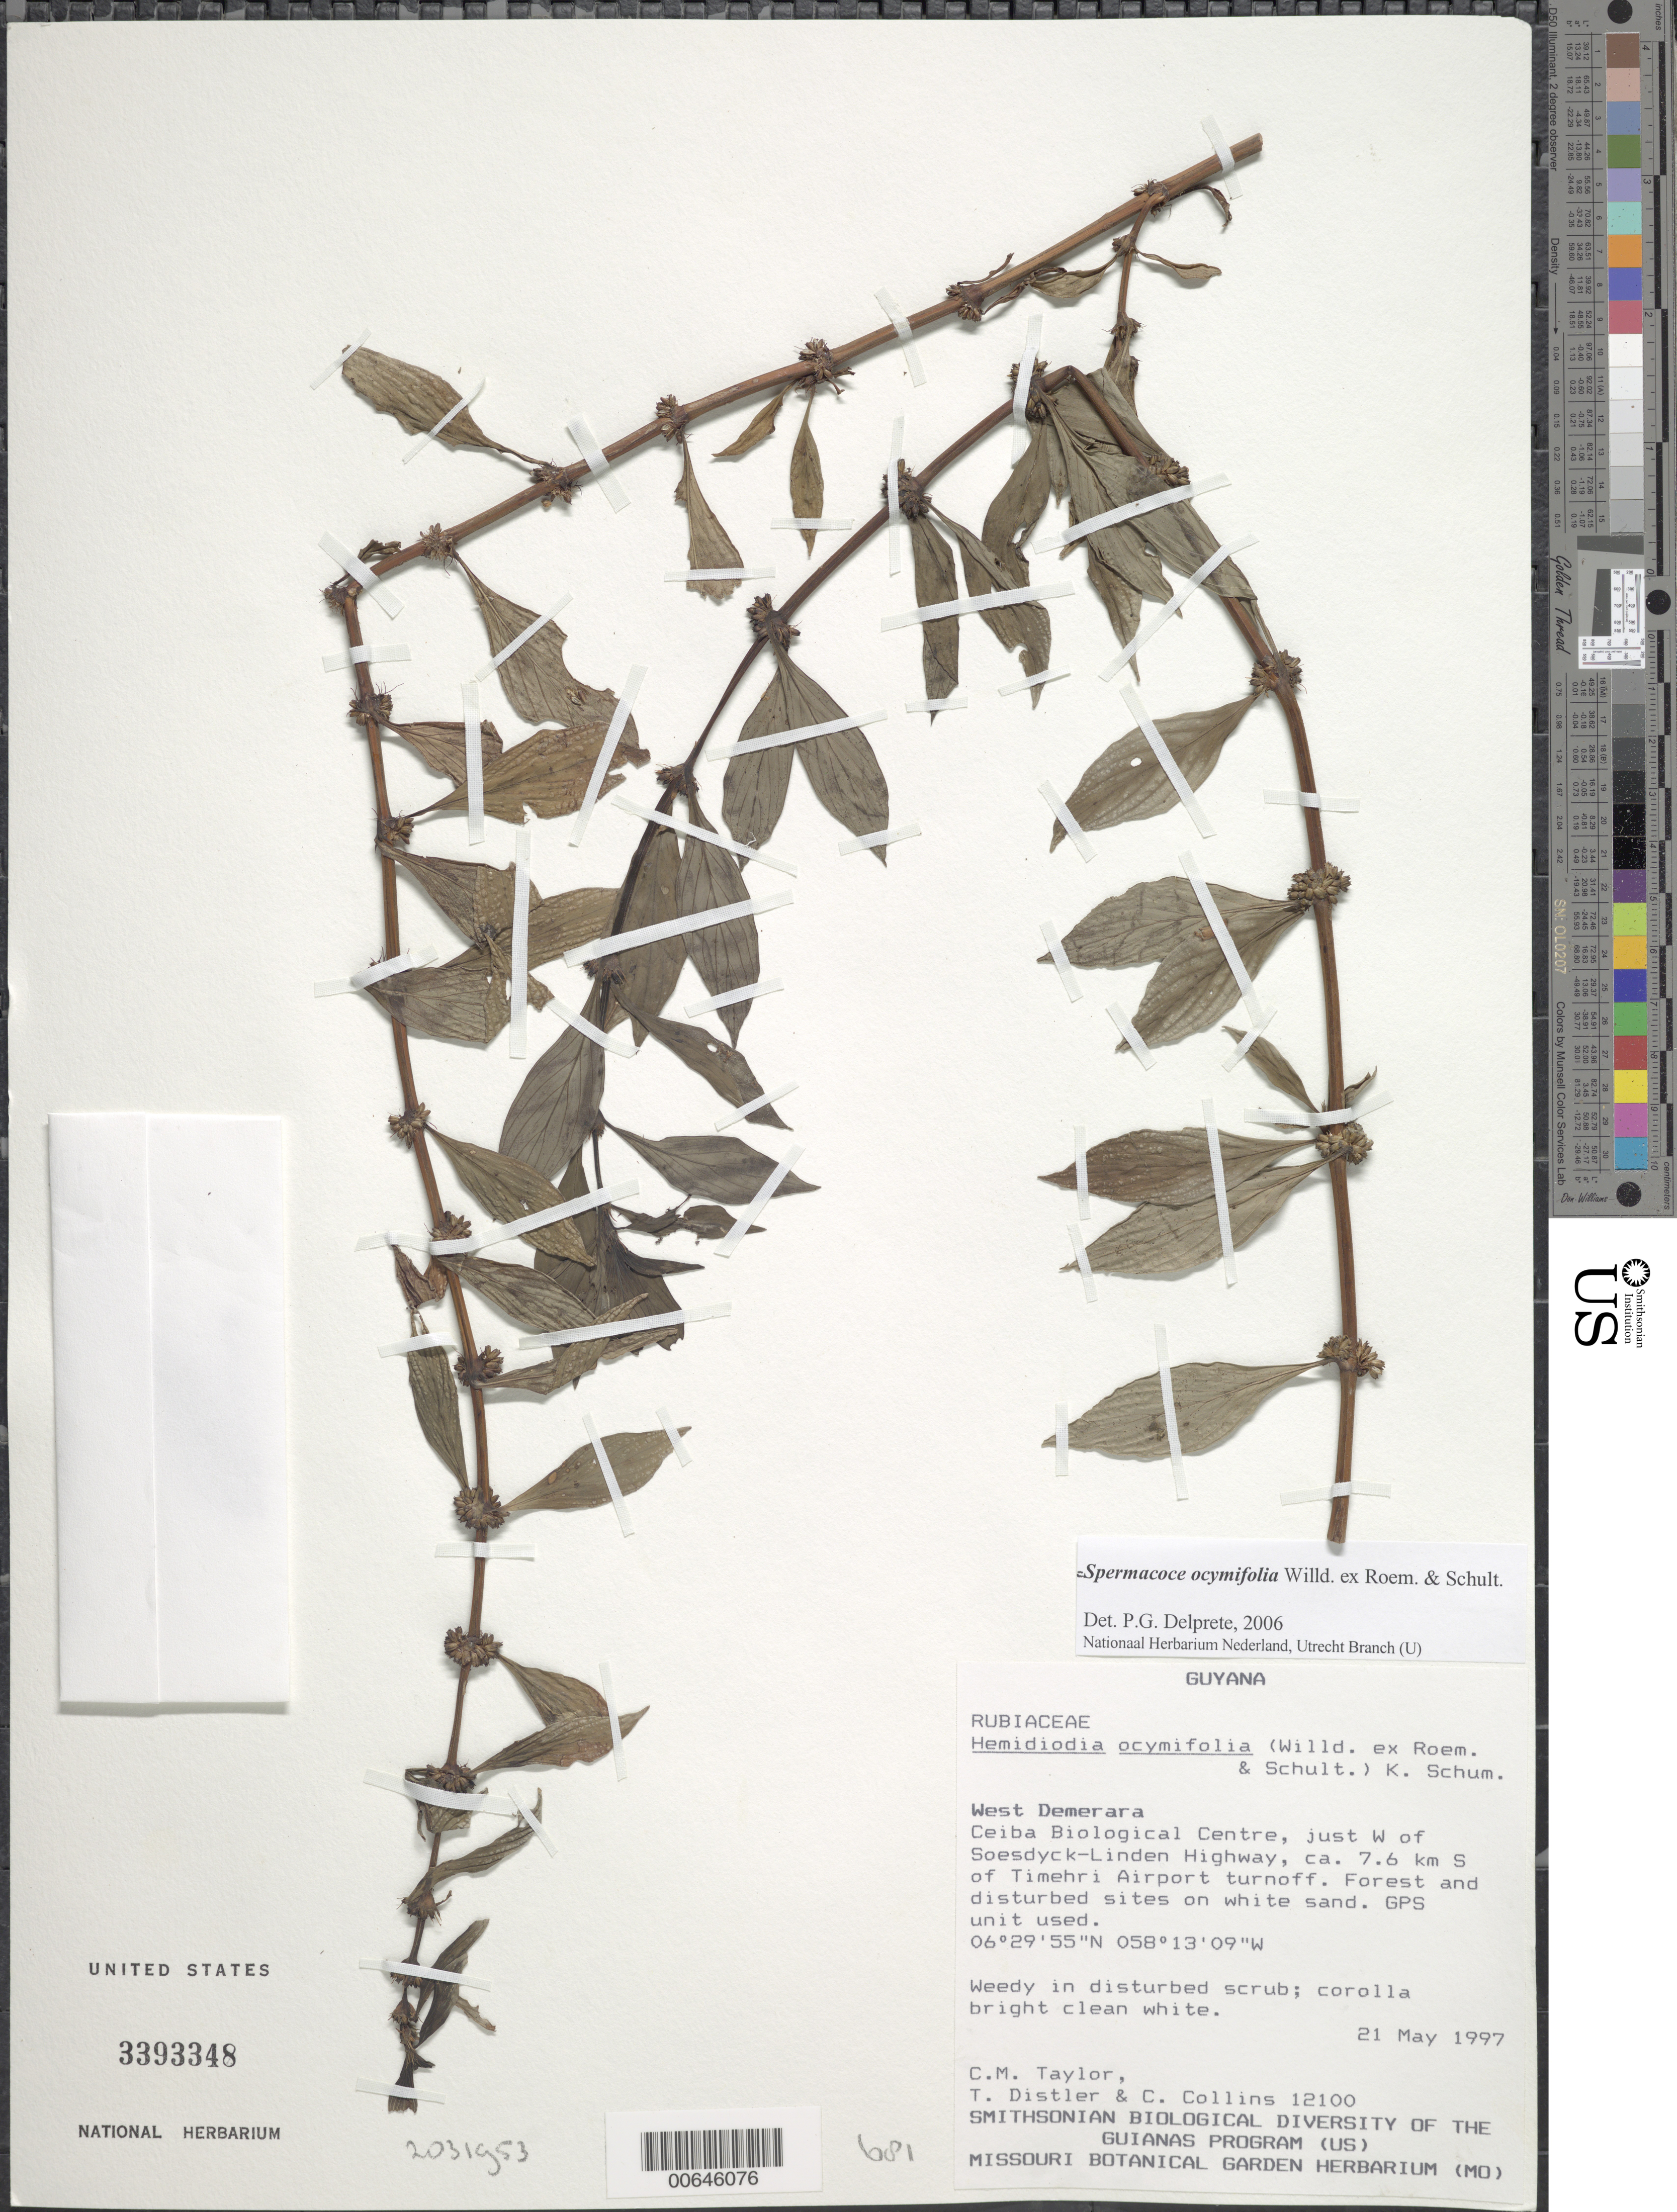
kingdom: Plantae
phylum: Tracheophyta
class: Magnoliopsida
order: Gentianales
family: Rubiaceae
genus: Spermacoce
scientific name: Spermacoce ocymifolia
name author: Willd. ex Roem. & Schult.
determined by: Delprete, P. G., Herb. de Guyane Cay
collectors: C. M. Taylor, T. Distler & C. Collins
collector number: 12100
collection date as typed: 21 May 1997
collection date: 1997-05-21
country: Guyana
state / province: Demerara-Mahaica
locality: Ceiba Biological Centre, just W of Soesdyck-Linden Hwy, ca. 7.6 km S of Timehri Airport turnoff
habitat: Forest & disturbed sites on white sand. Weedy in disturbed scrub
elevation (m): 15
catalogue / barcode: US 3393348